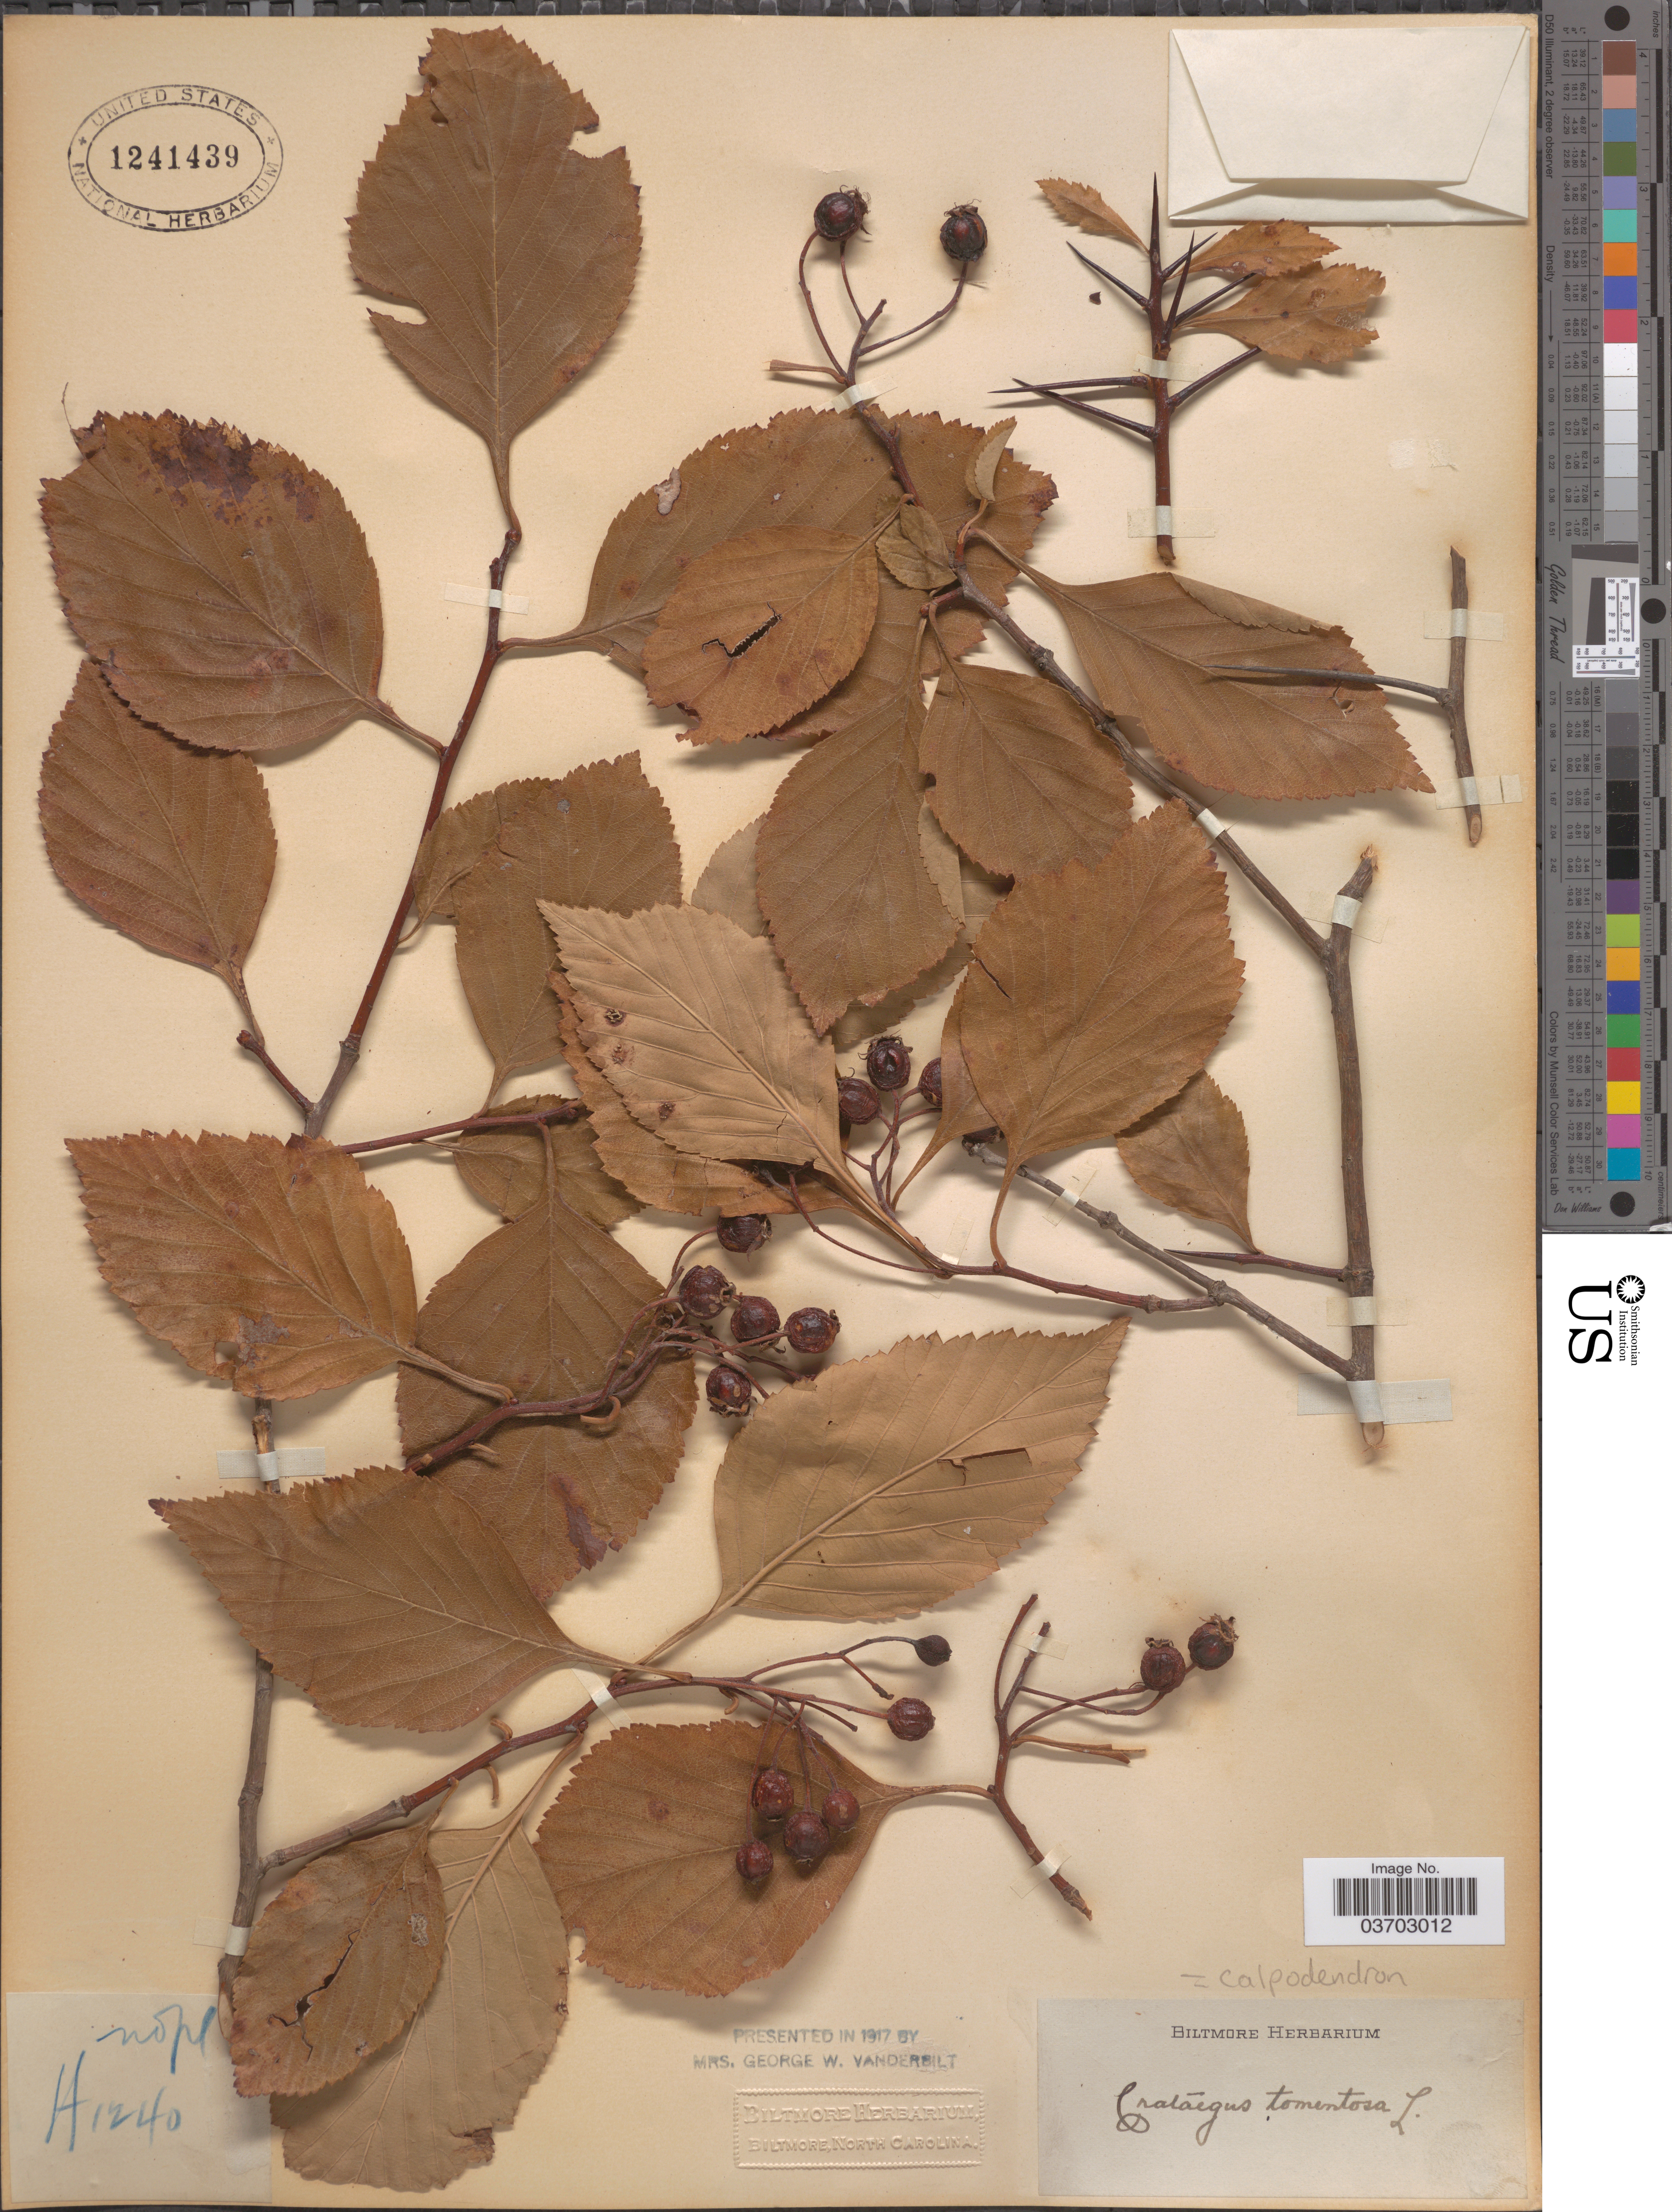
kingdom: Plantae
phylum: Tracheophyta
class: Magnoliopsida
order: Rosales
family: Rosaceae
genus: Crataegus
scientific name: Crataegus calpodendron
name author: (Ehrh.) Medik.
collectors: ex herb. Biltmore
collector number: H1240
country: United States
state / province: North Carolina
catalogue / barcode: US 1241439